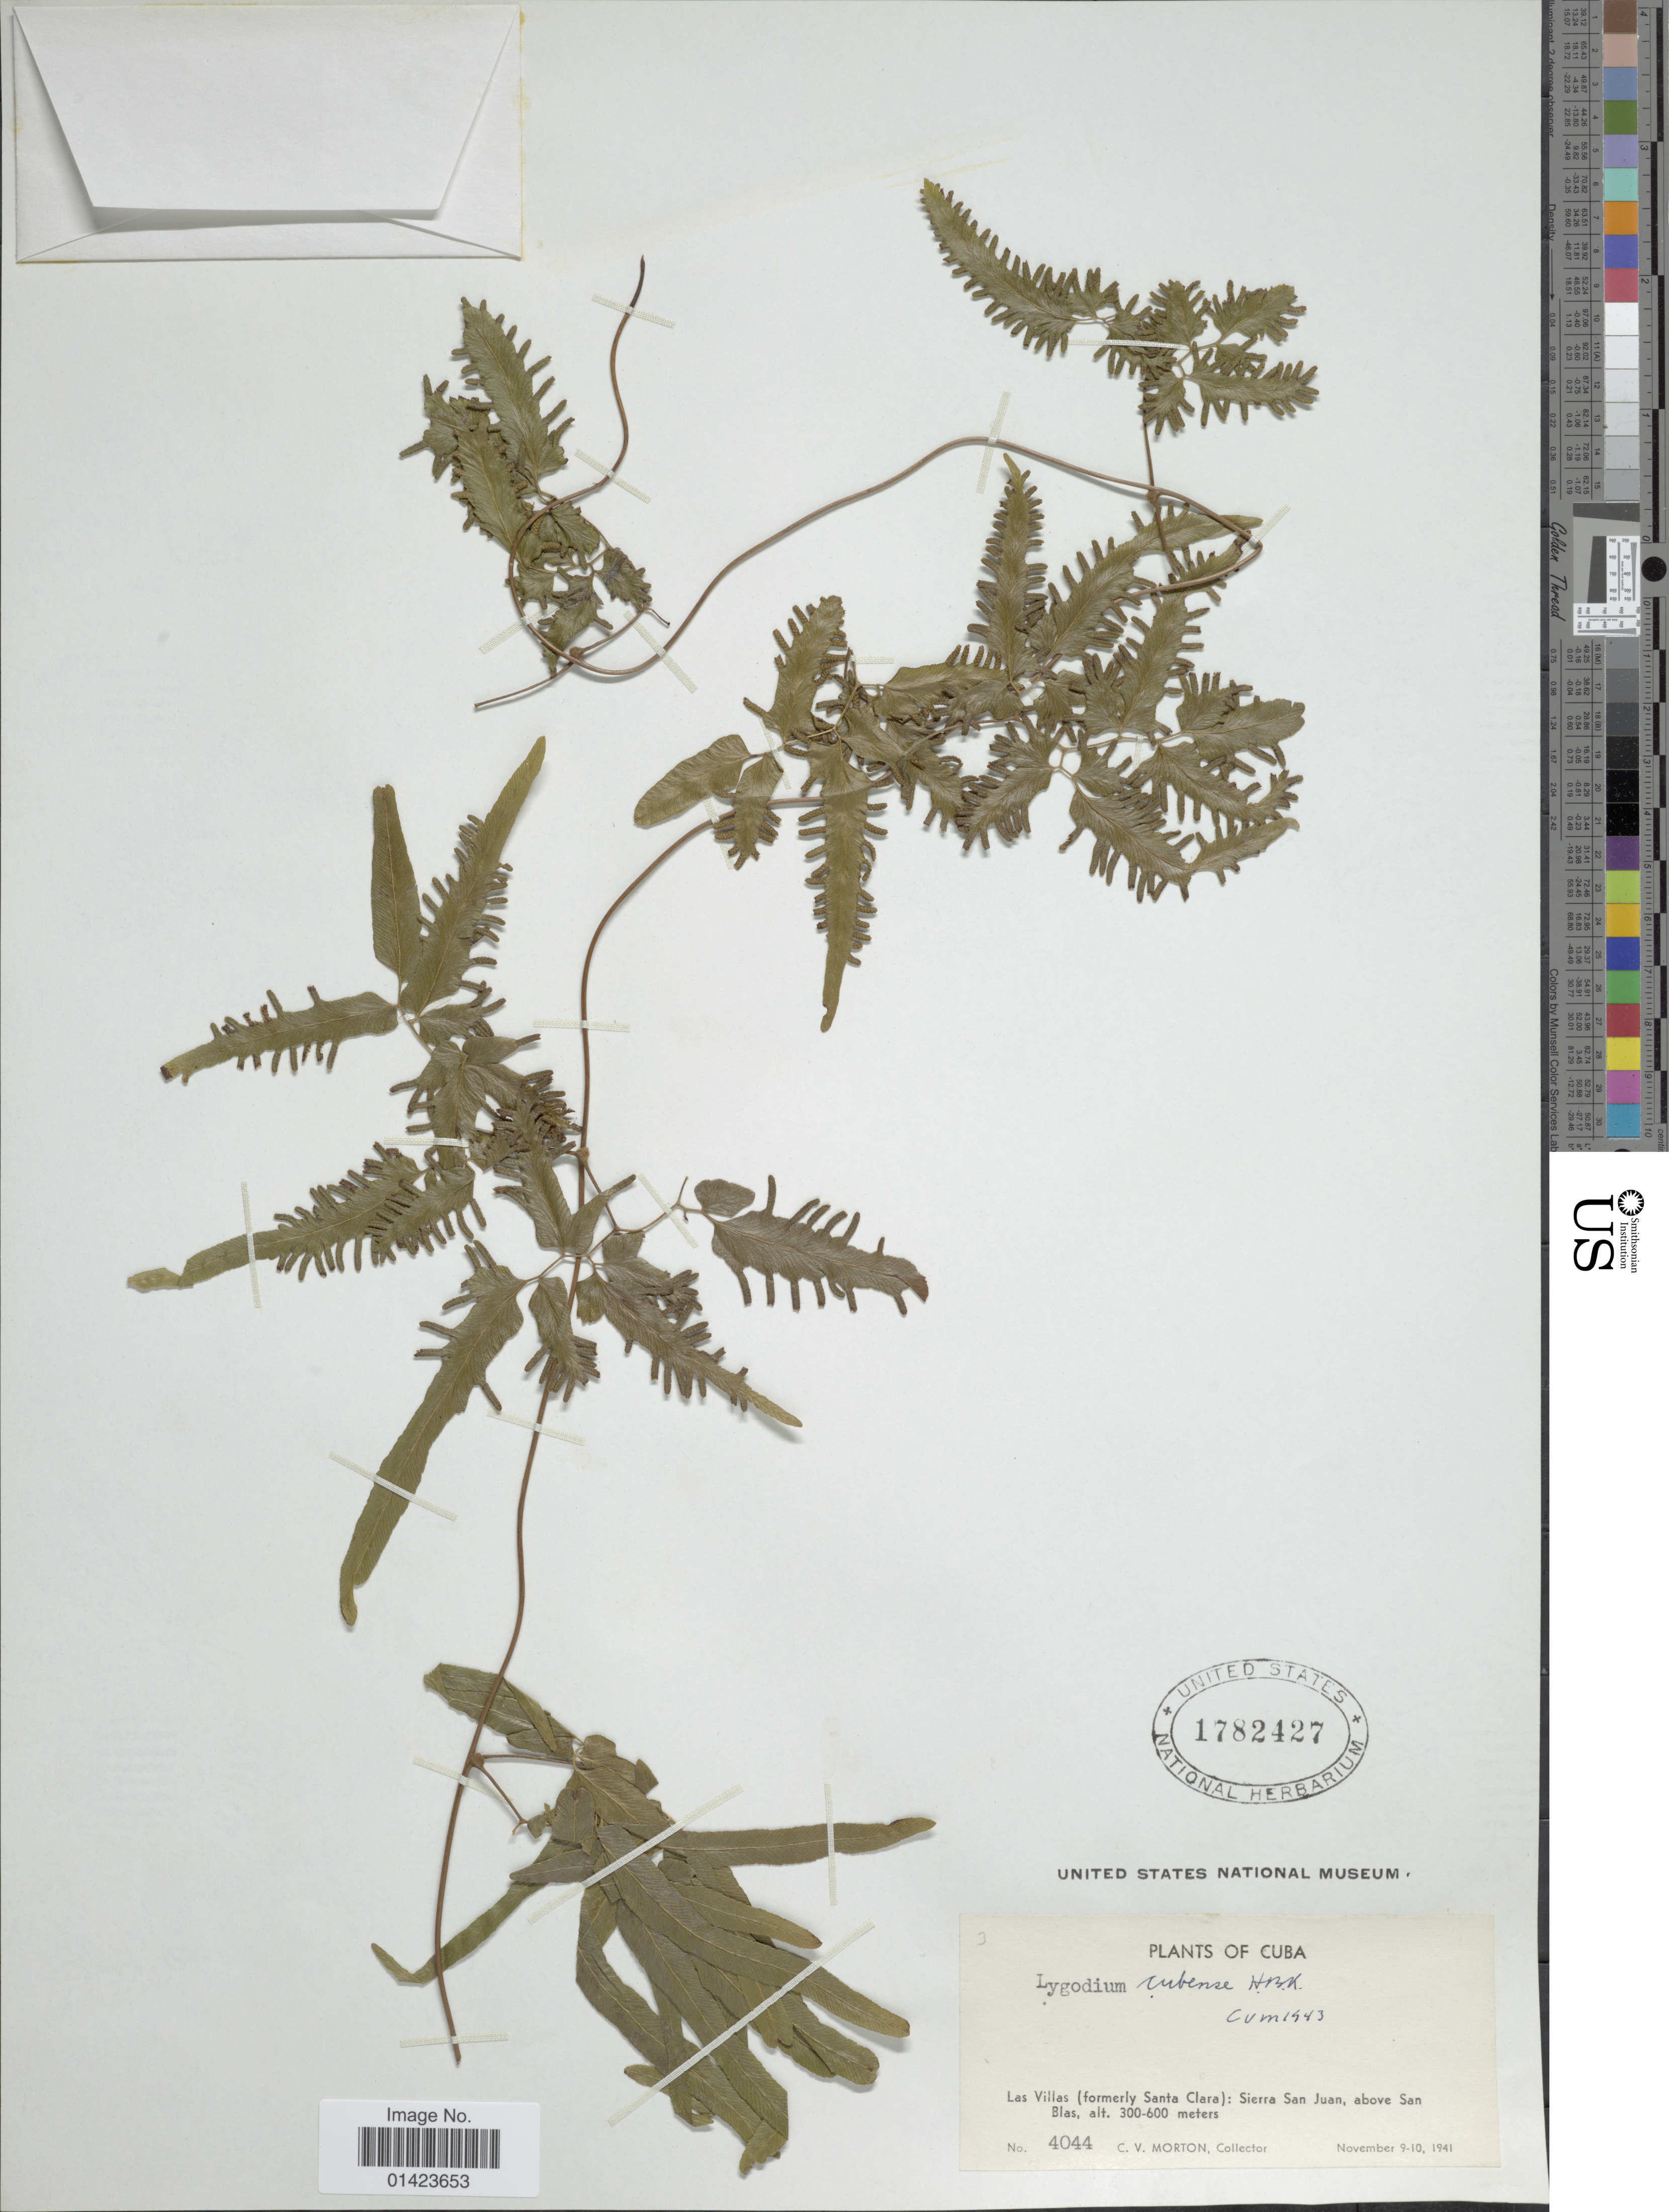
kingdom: Plantae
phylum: Tracheophyta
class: Polypodiopsida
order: Schizaeales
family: Lygodiaceae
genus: Lygodium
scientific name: Lygodium cubense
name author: Kunth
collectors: C. V. Morton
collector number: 4044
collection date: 1941-11-09/1941-11-10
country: Cuba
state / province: Las Villas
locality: Las Villas(formerly Santa Clara): Sierra San Juan, above San Blas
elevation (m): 300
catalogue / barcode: US 1782427